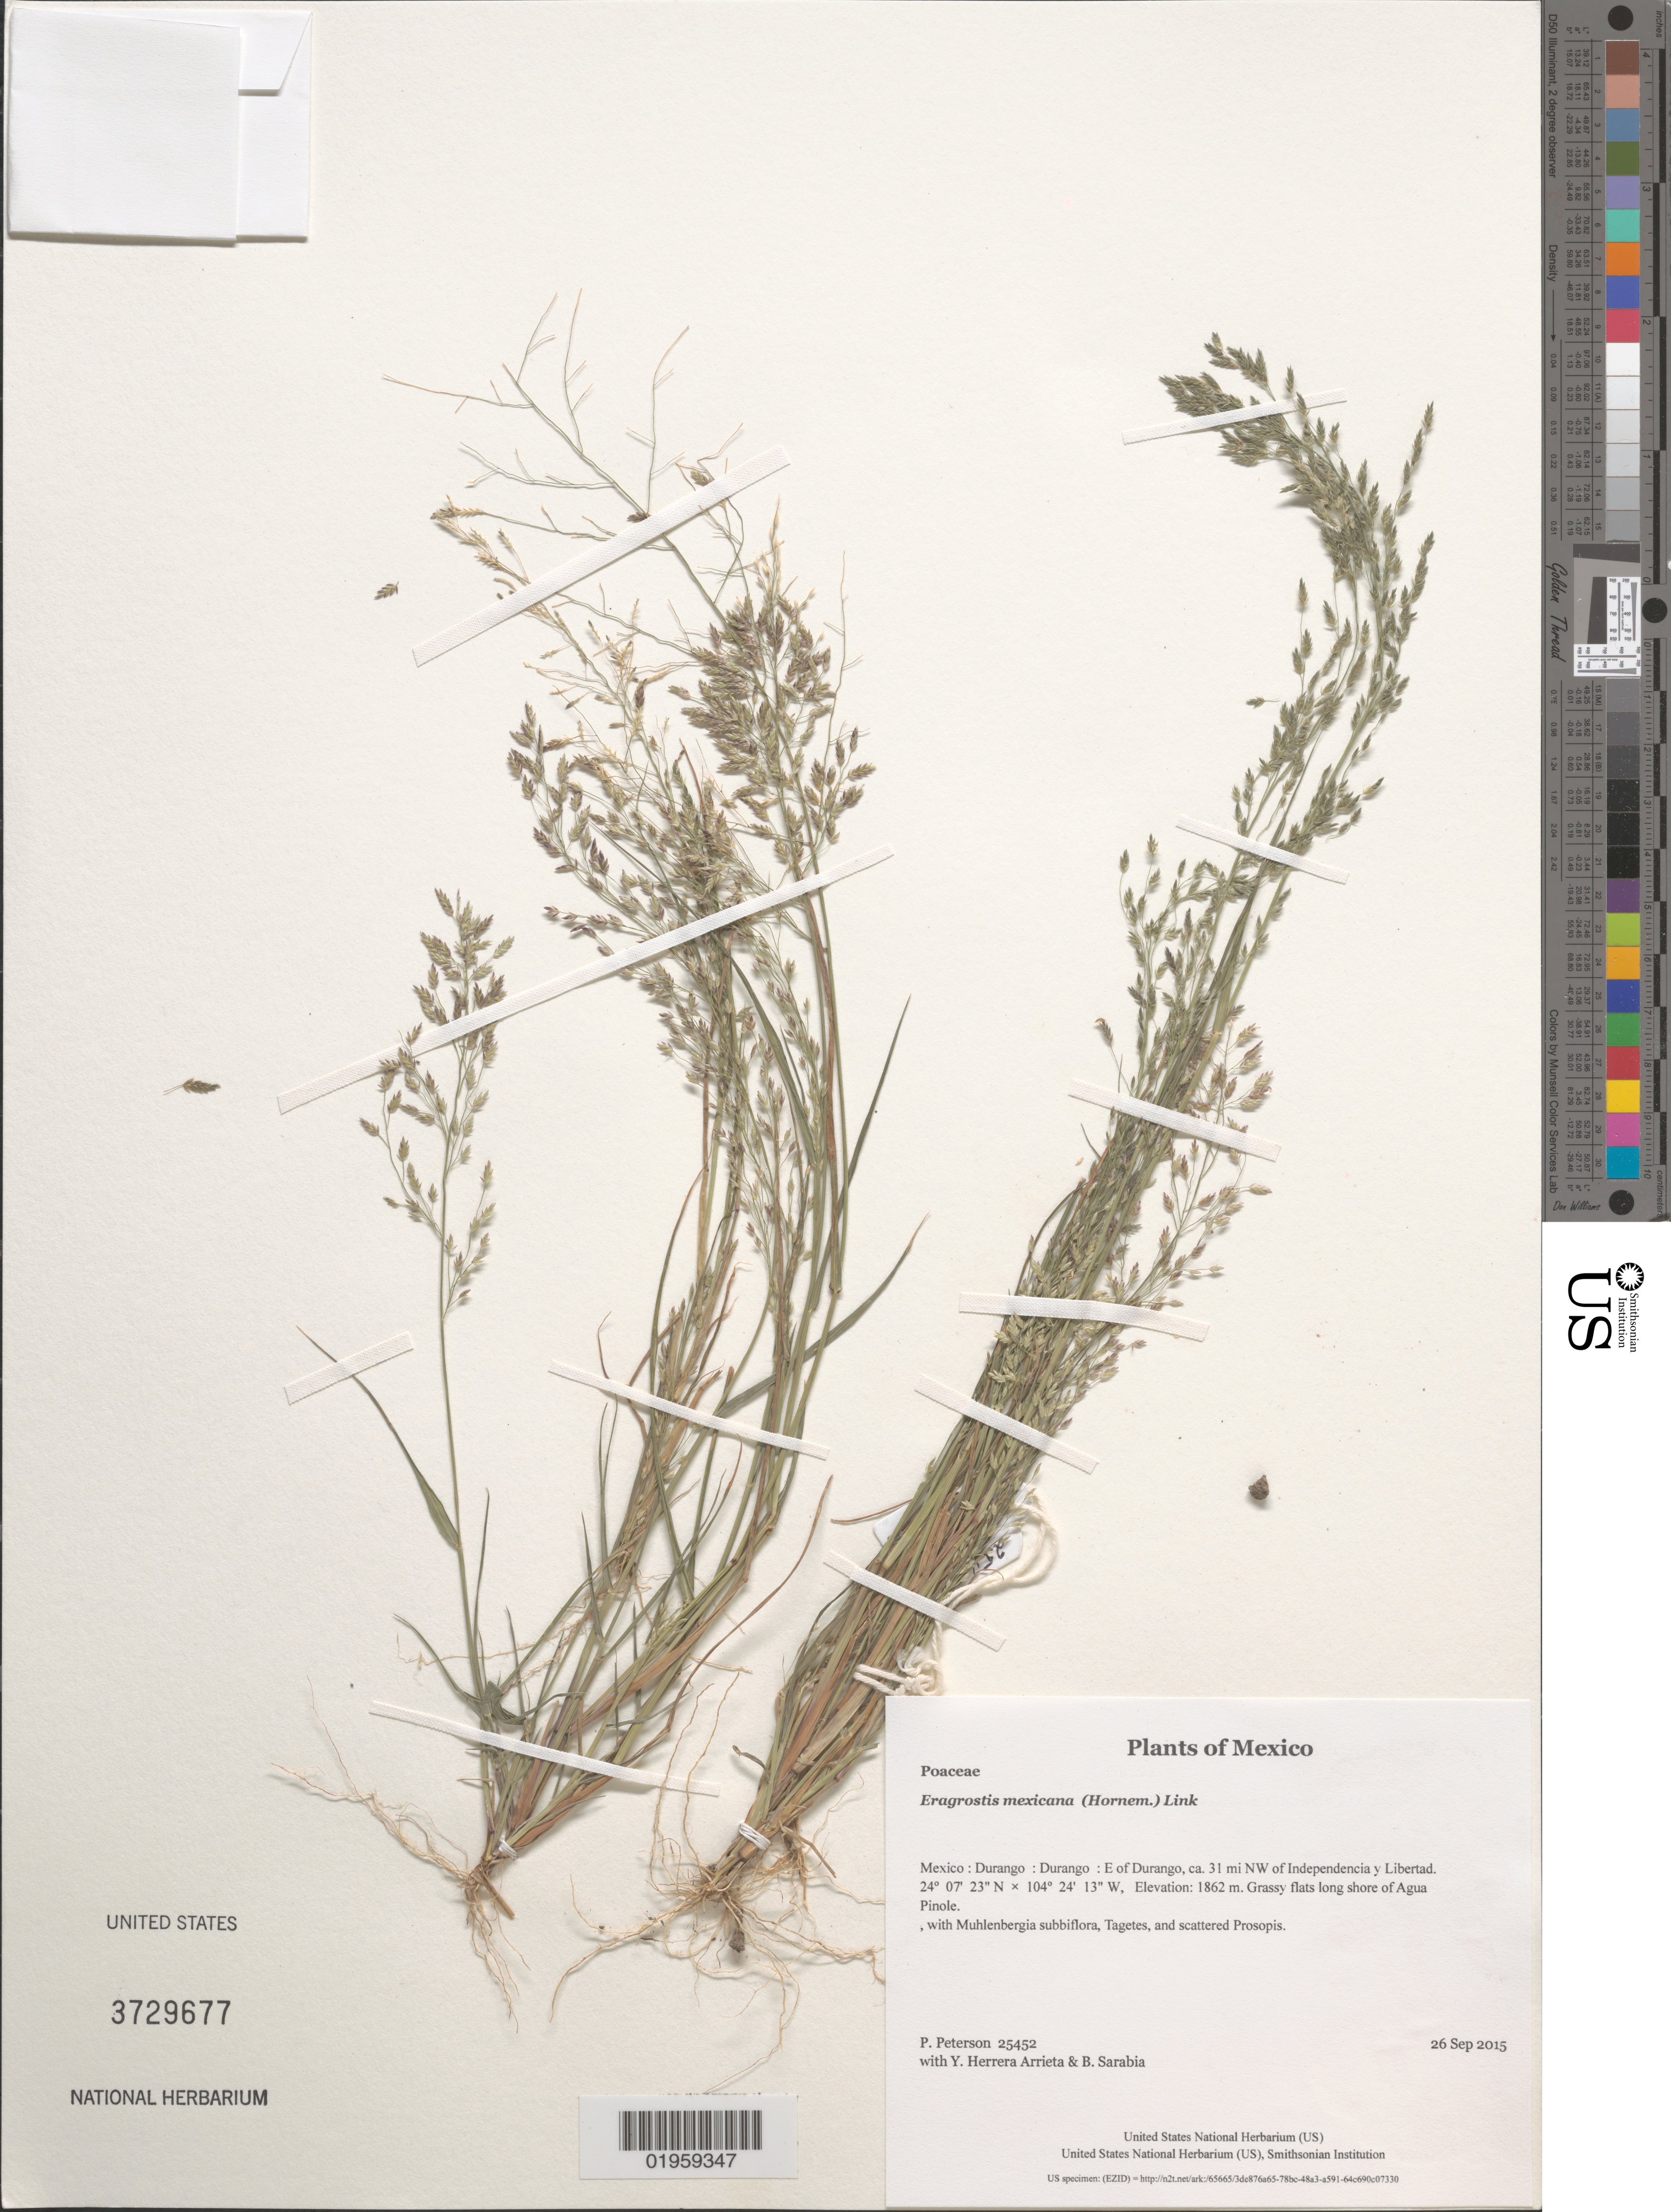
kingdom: Plantae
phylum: Tracheophyta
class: Liliopsida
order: Poales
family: Poaceae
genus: Eragrostis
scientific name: Eragrostis mexicana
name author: (Hornem.) Link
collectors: P. M. Peterson, Y. Herrera Arrieta & B. Sarabia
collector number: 25452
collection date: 2015-09-26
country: Mexico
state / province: Durango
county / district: Durango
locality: E of Durango, ca. 31 mi NW of Independencia y Libertad.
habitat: Grassy flats long shore of Agua Pinole.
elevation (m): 1862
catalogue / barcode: US 3729677